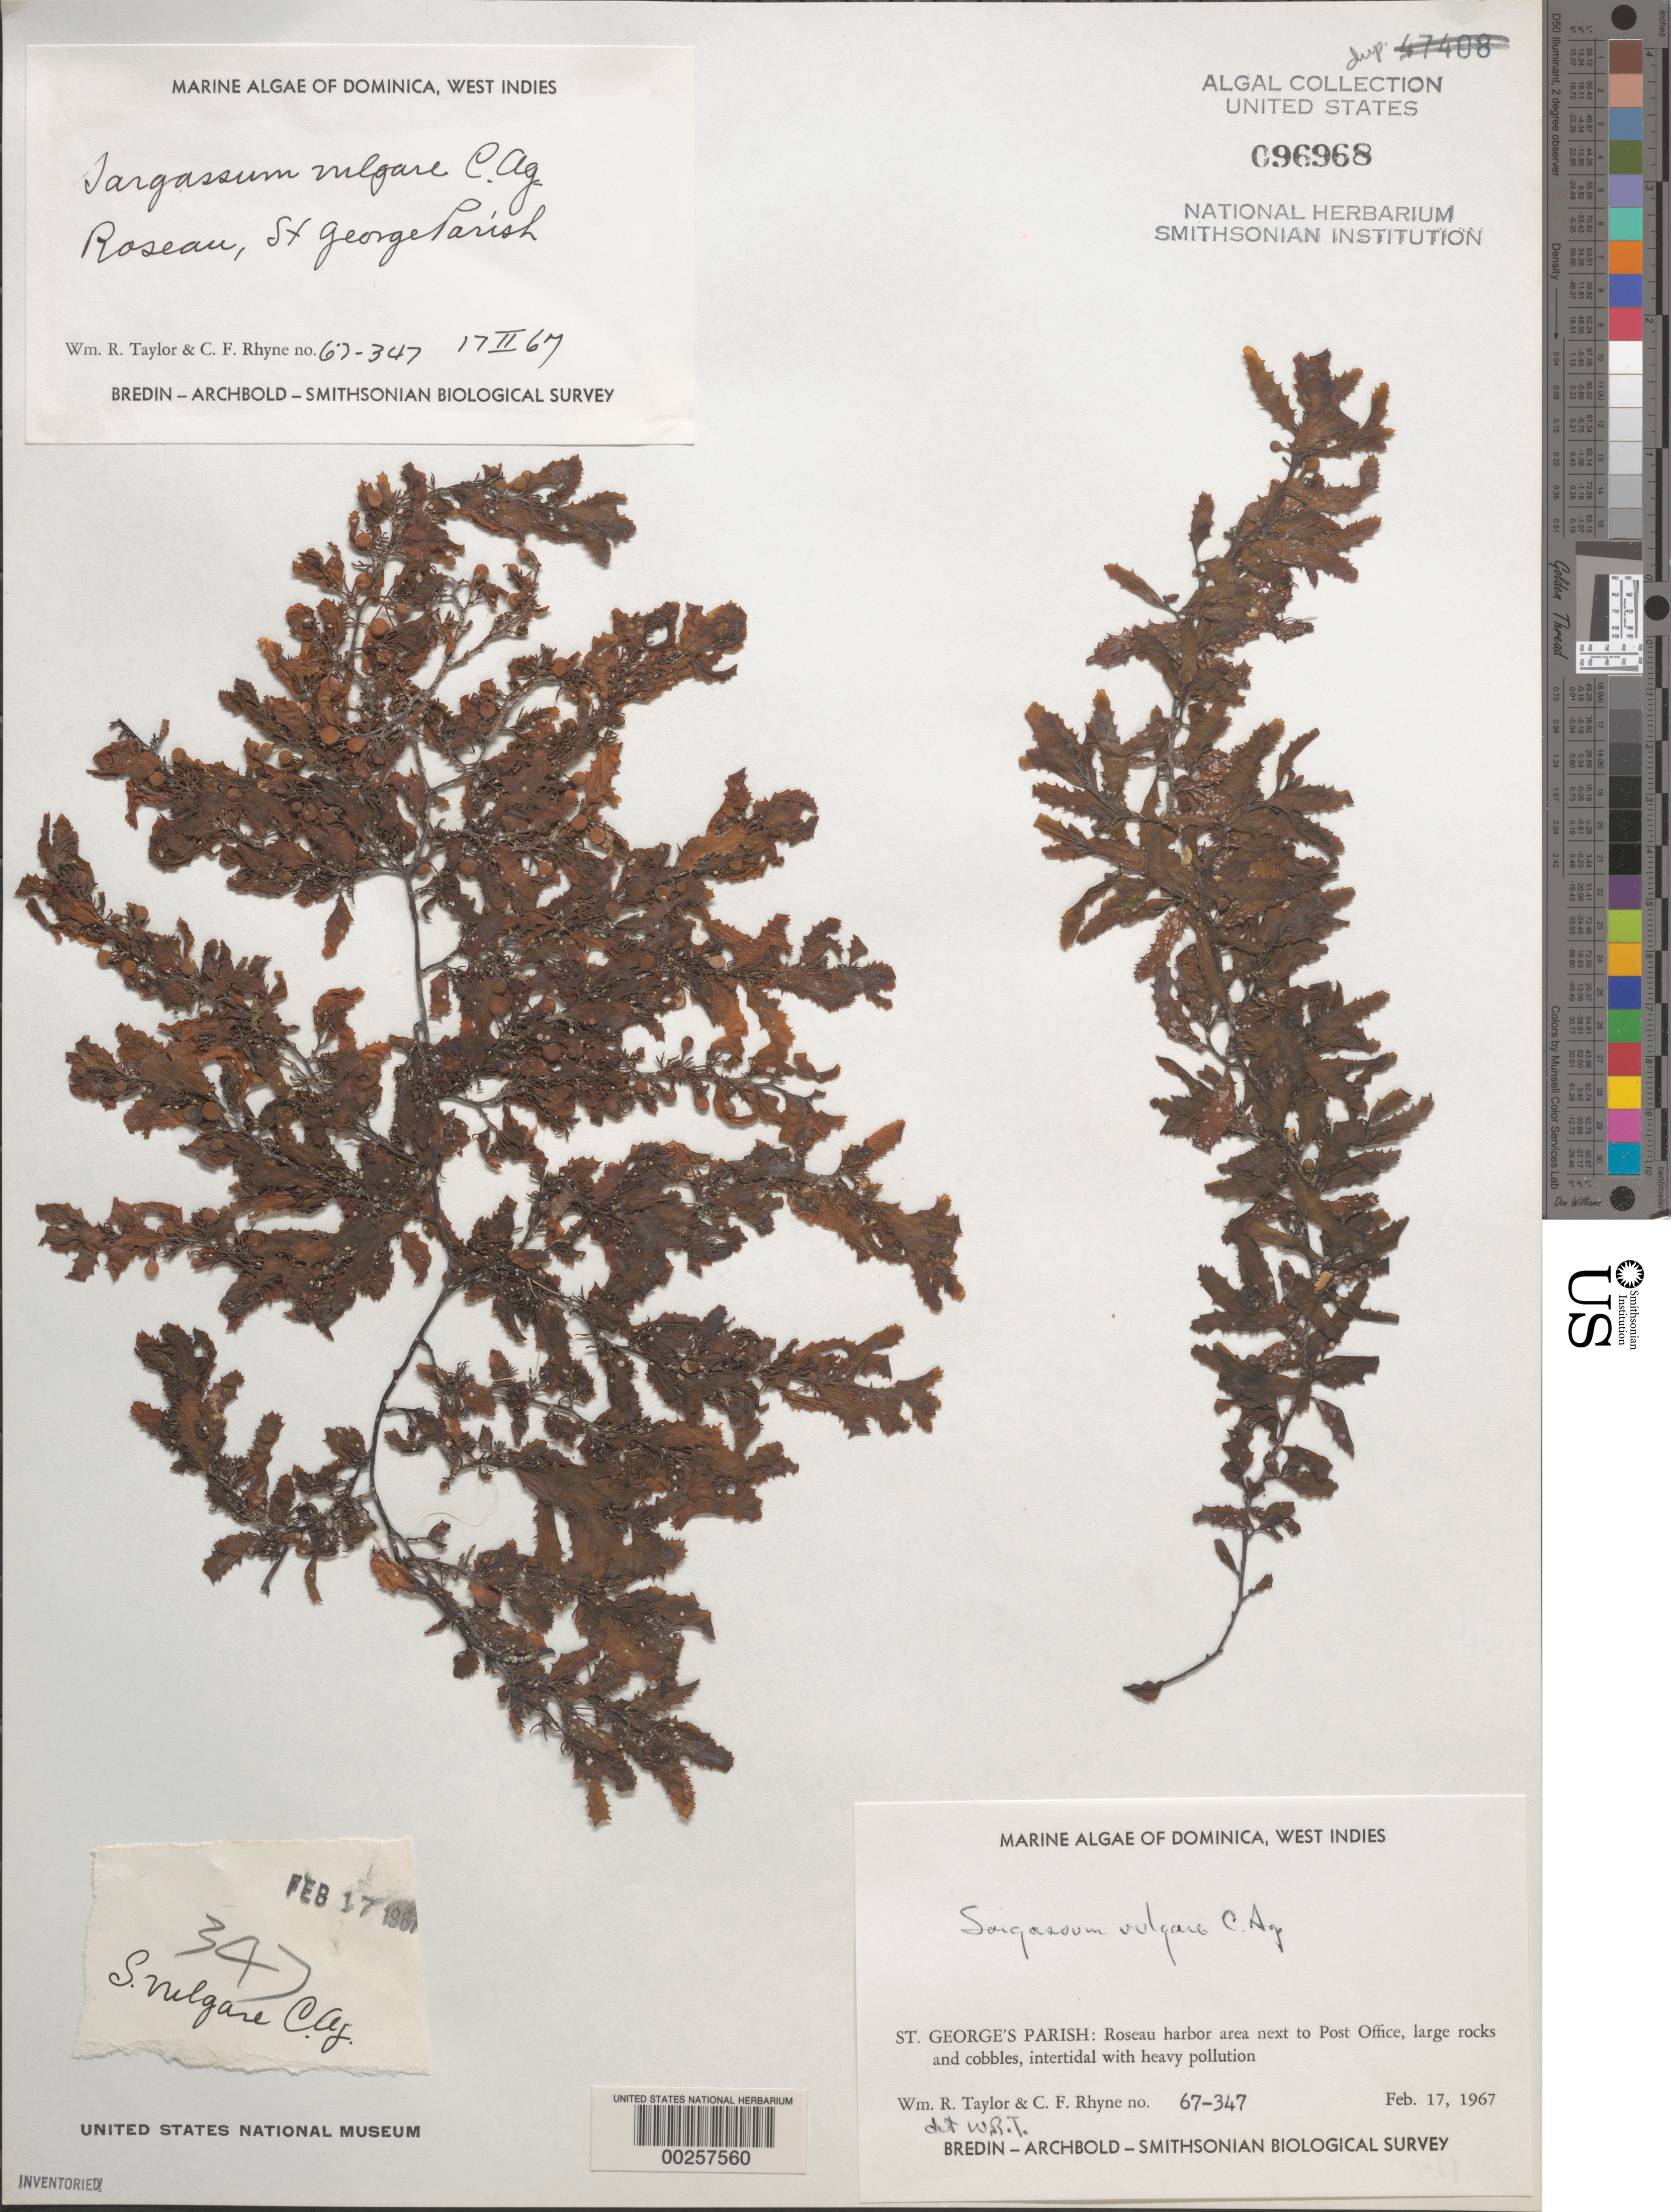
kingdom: Chromista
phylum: Ochrophyta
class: Phaeophyceae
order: Fucales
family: Sargassaceae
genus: Sargassum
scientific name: Sargassum vulgare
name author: C. Agardh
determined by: Taylor, William R.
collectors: W. R. Taylor & C. Rhyne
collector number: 67-347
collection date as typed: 17 Feb 1967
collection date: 1967-02-17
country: Dominica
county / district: St. George's Parish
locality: Roseau harbor area next to post office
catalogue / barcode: US 96968